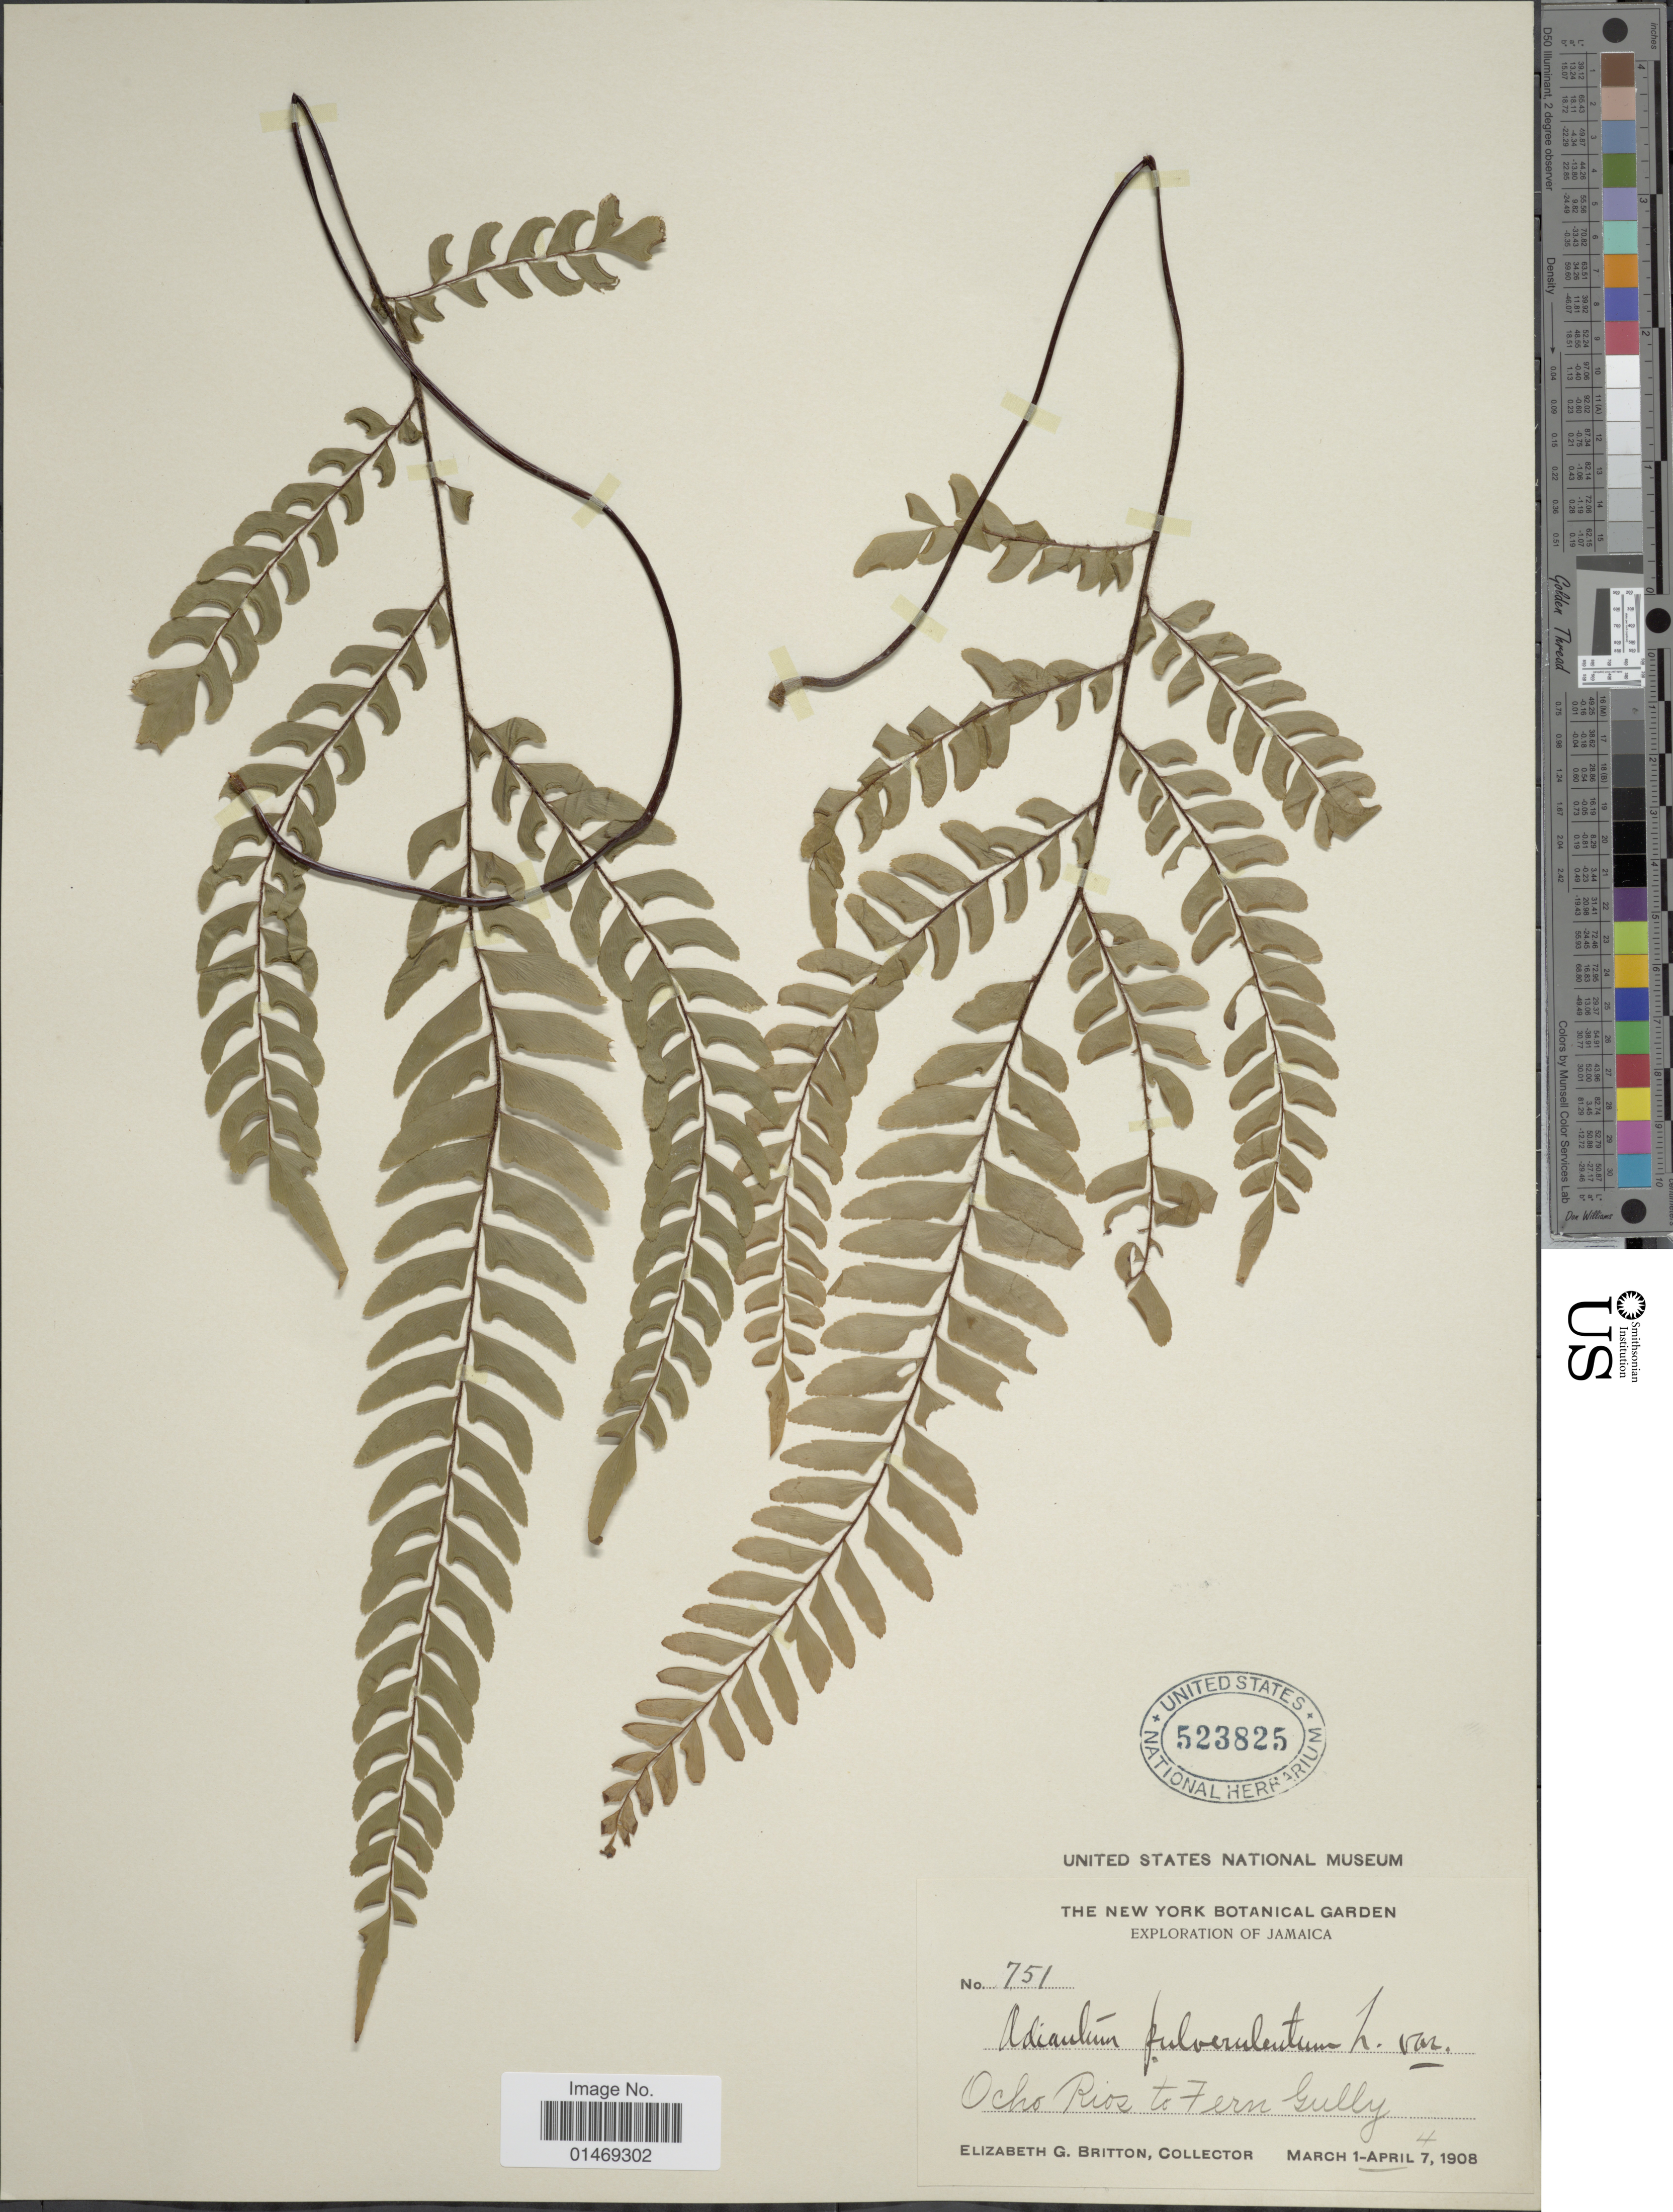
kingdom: Plantae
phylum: Tracheophyta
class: Polypodiopsida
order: Polypodiales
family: Pteridaceae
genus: Adiantum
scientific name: Adiantum pulverulentum var. caudatum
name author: Jenman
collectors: E. G. Britton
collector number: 751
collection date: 1908-03-01/1908-04-04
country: Jamaica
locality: Ocho Rioz to Fern Gully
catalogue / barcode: US 523825